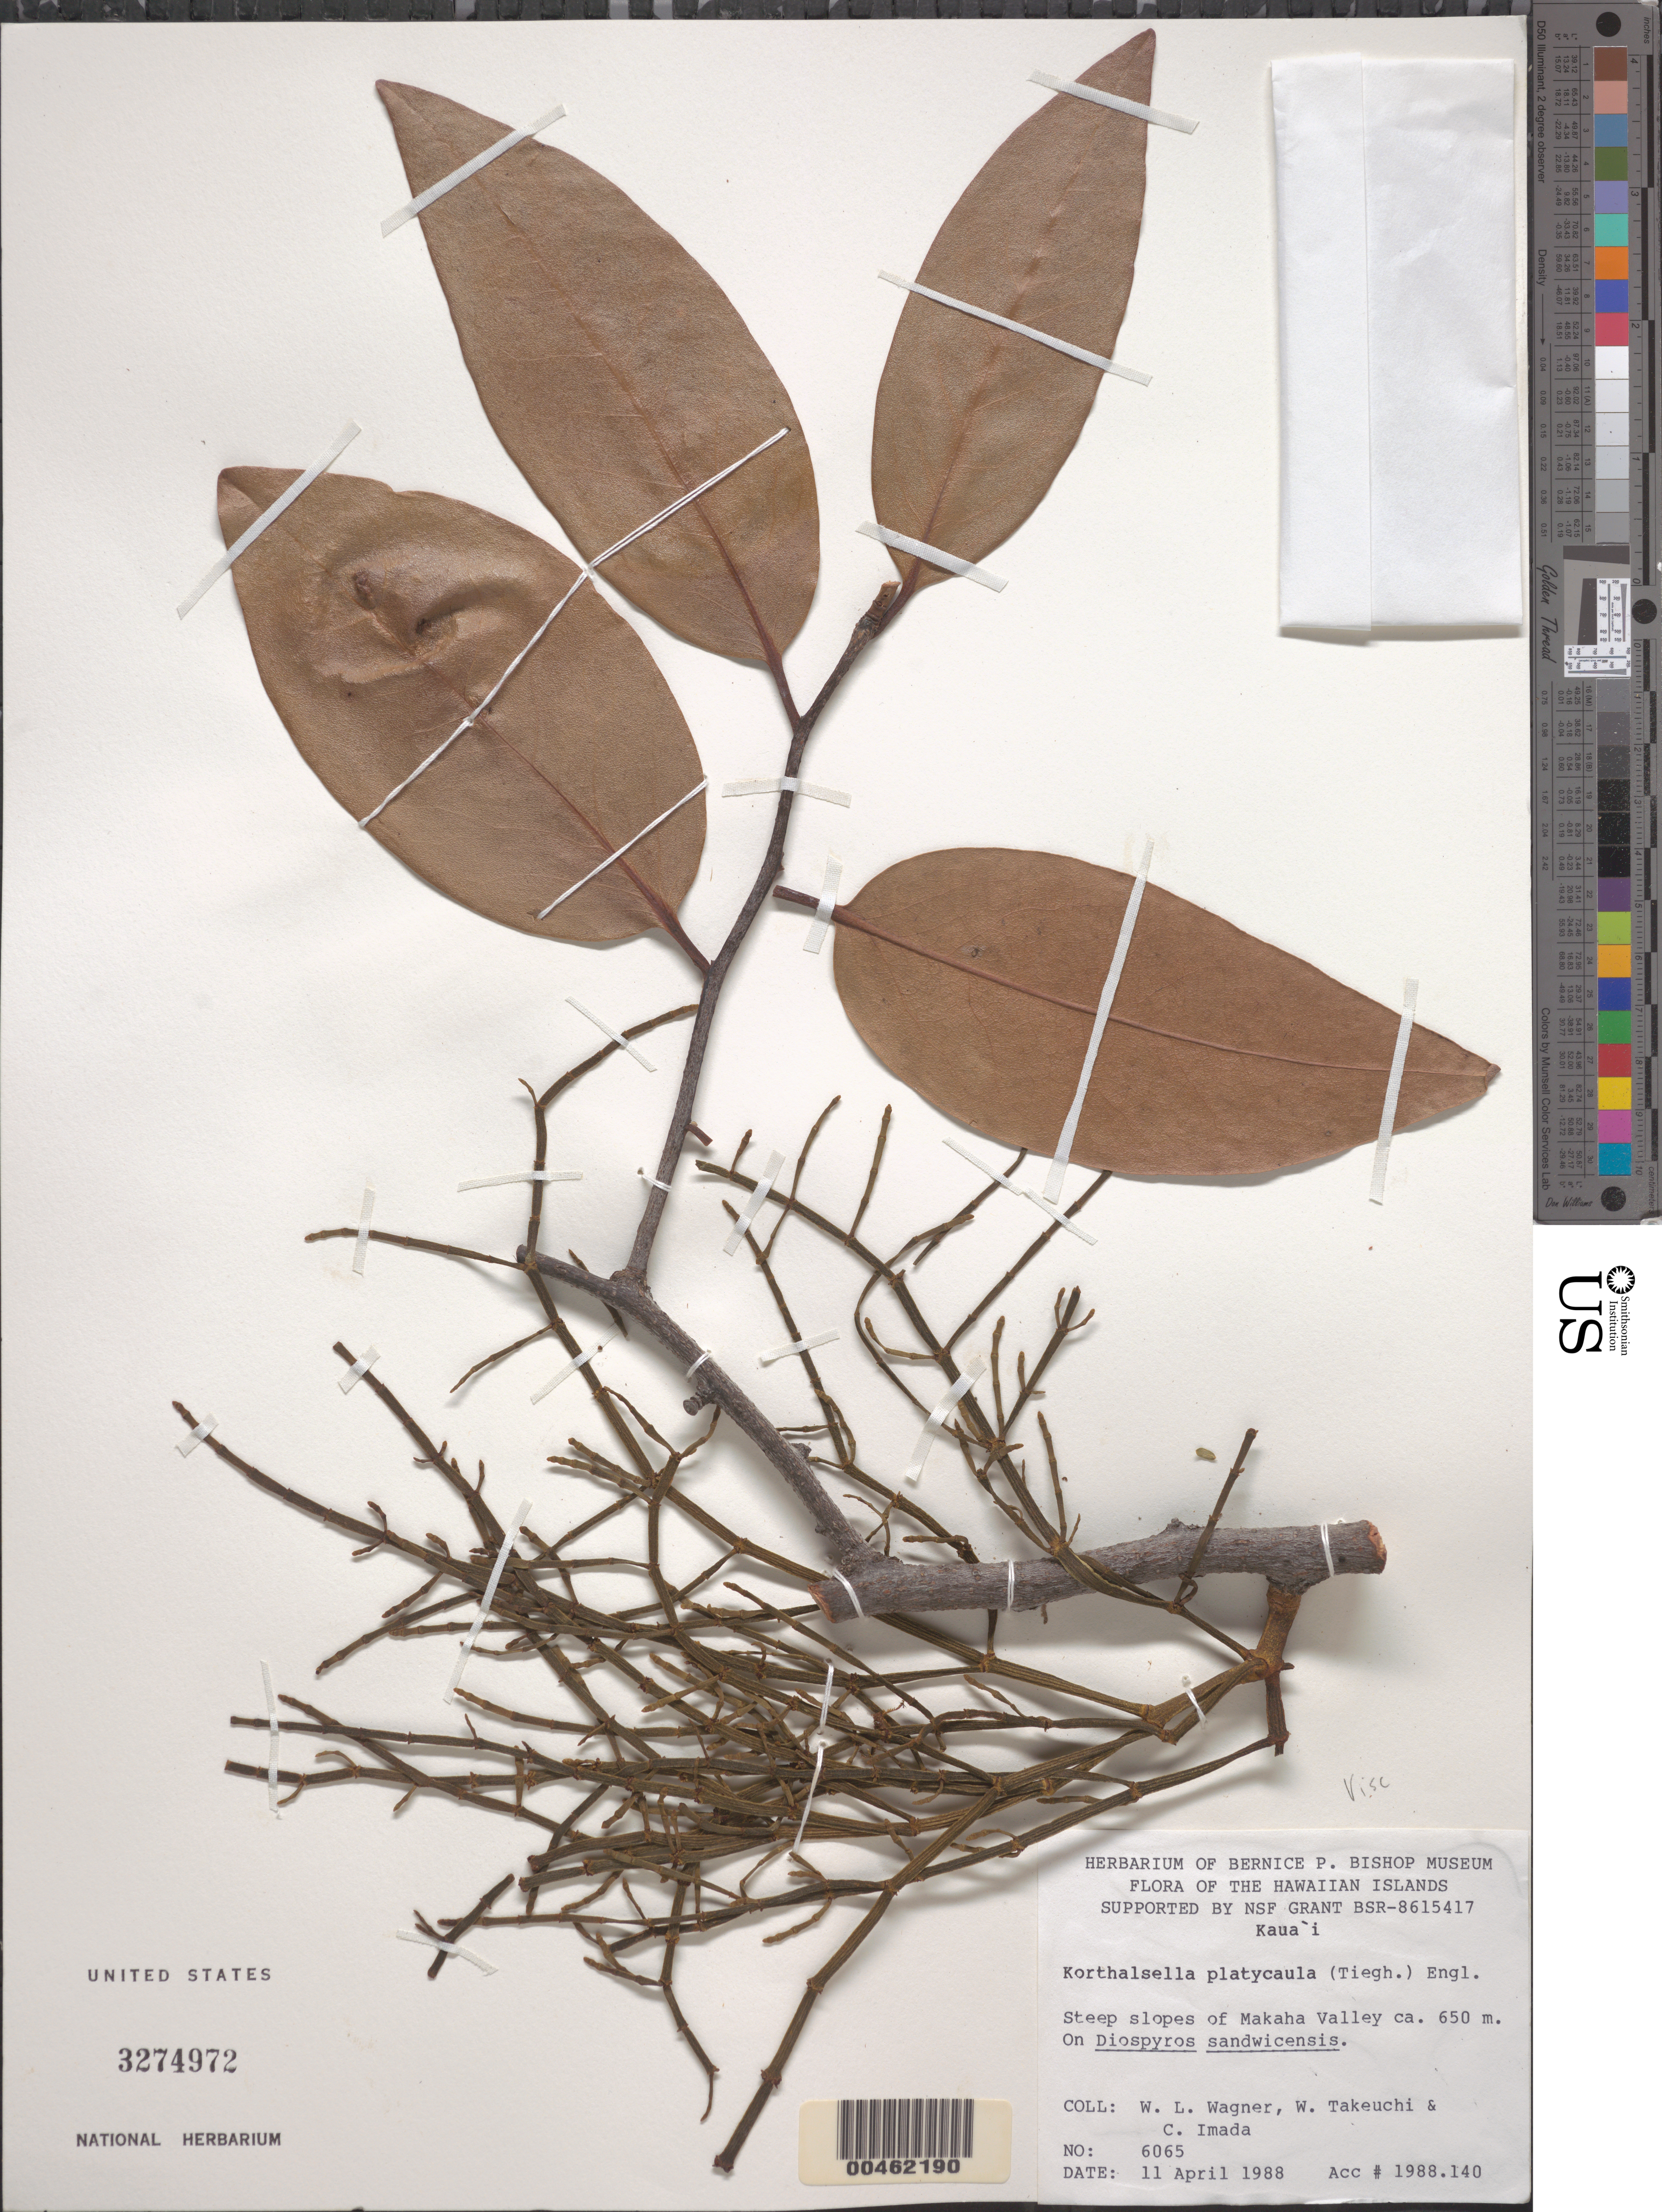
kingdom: Plantae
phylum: Tracheophyta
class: Magnoliopsida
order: Santalales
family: Viscaceae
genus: Korthalsella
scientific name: Korthalsella platycaula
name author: (Tiegh.) Engl.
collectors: W. L. Wagner, W. N. Takeuchi & C. Imada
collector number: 6065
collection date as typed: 11 Apr 1988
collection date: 1988-04-11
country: United States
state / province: Hawaii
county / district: Kauai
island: Kaua'i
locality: Steep slopes of Makaha Valley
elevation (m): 650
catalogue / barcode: US 3274972